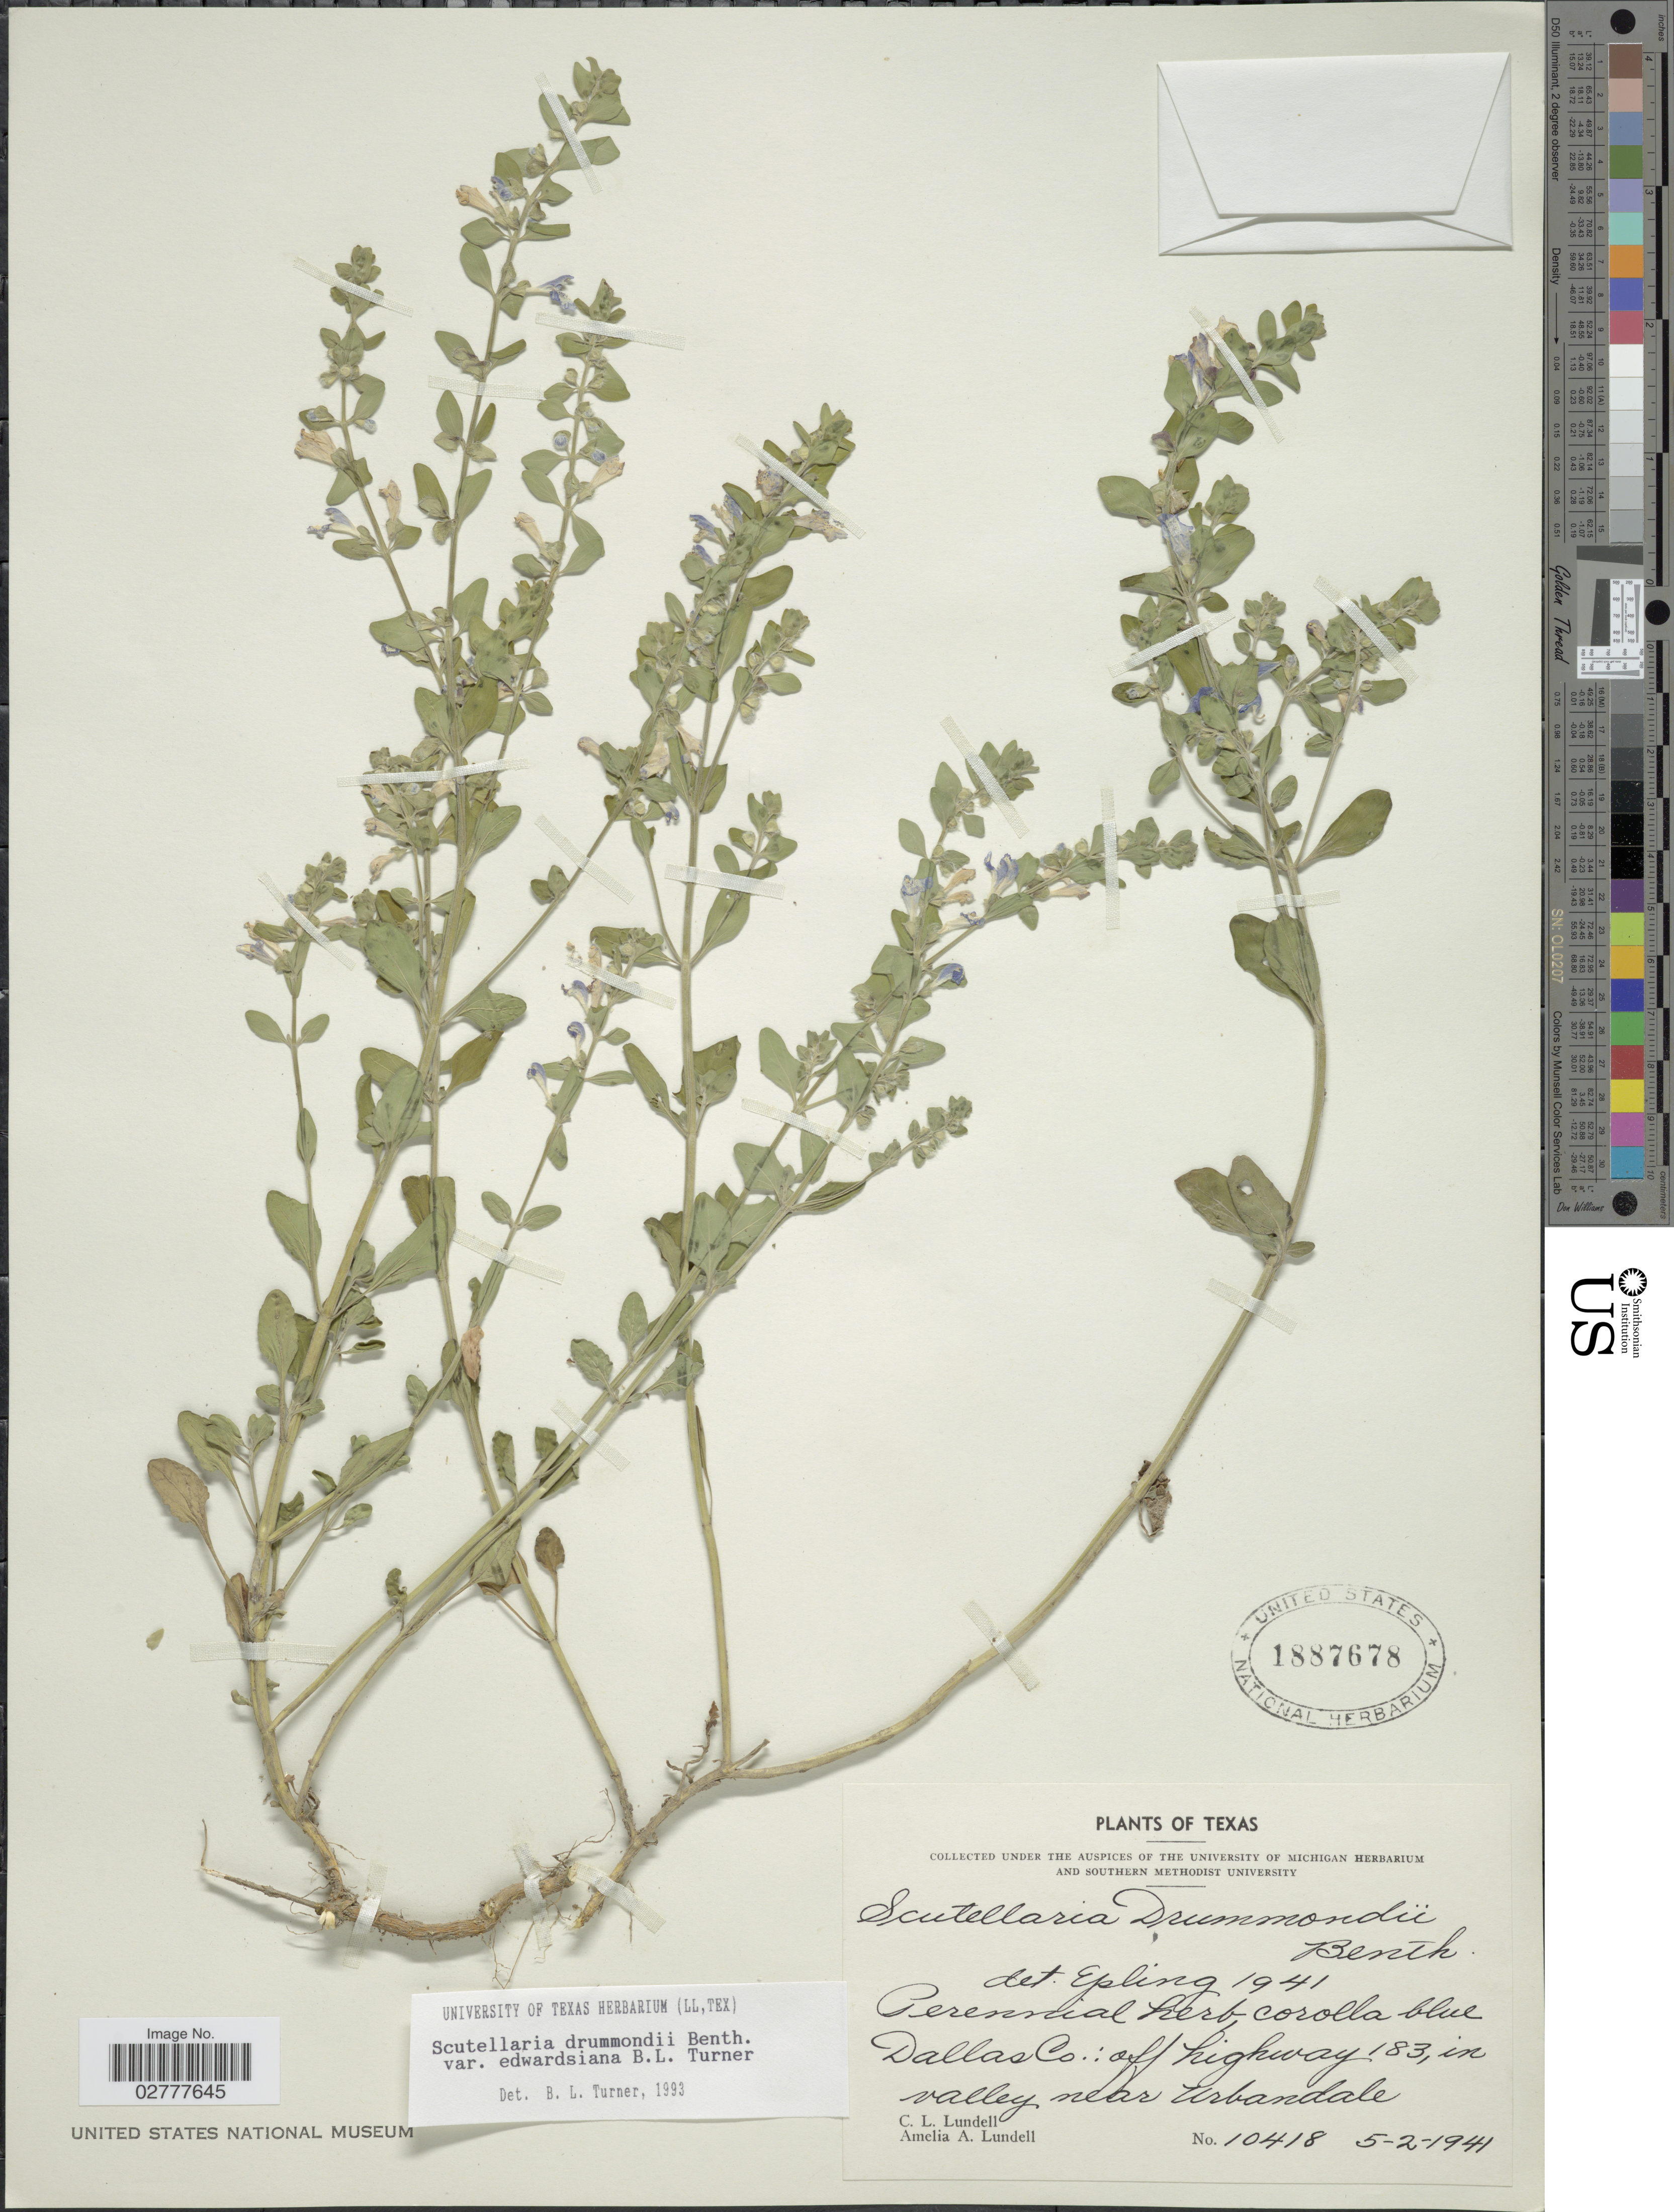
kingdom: Plantae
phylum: Tracheophyta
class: Magnoliopsida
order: Lamiales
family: Lamiaceae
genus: Scutellaria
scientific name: Scutellaria drummondii var. edwardsiana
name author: Benth.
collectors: C. L. Lundell & A. A. Lundell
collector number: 10418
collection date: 1941-05-02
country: United States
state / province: Texas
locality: Dallas Co.: off highway 183, in valley near Urbandale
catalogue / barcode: US 1887678